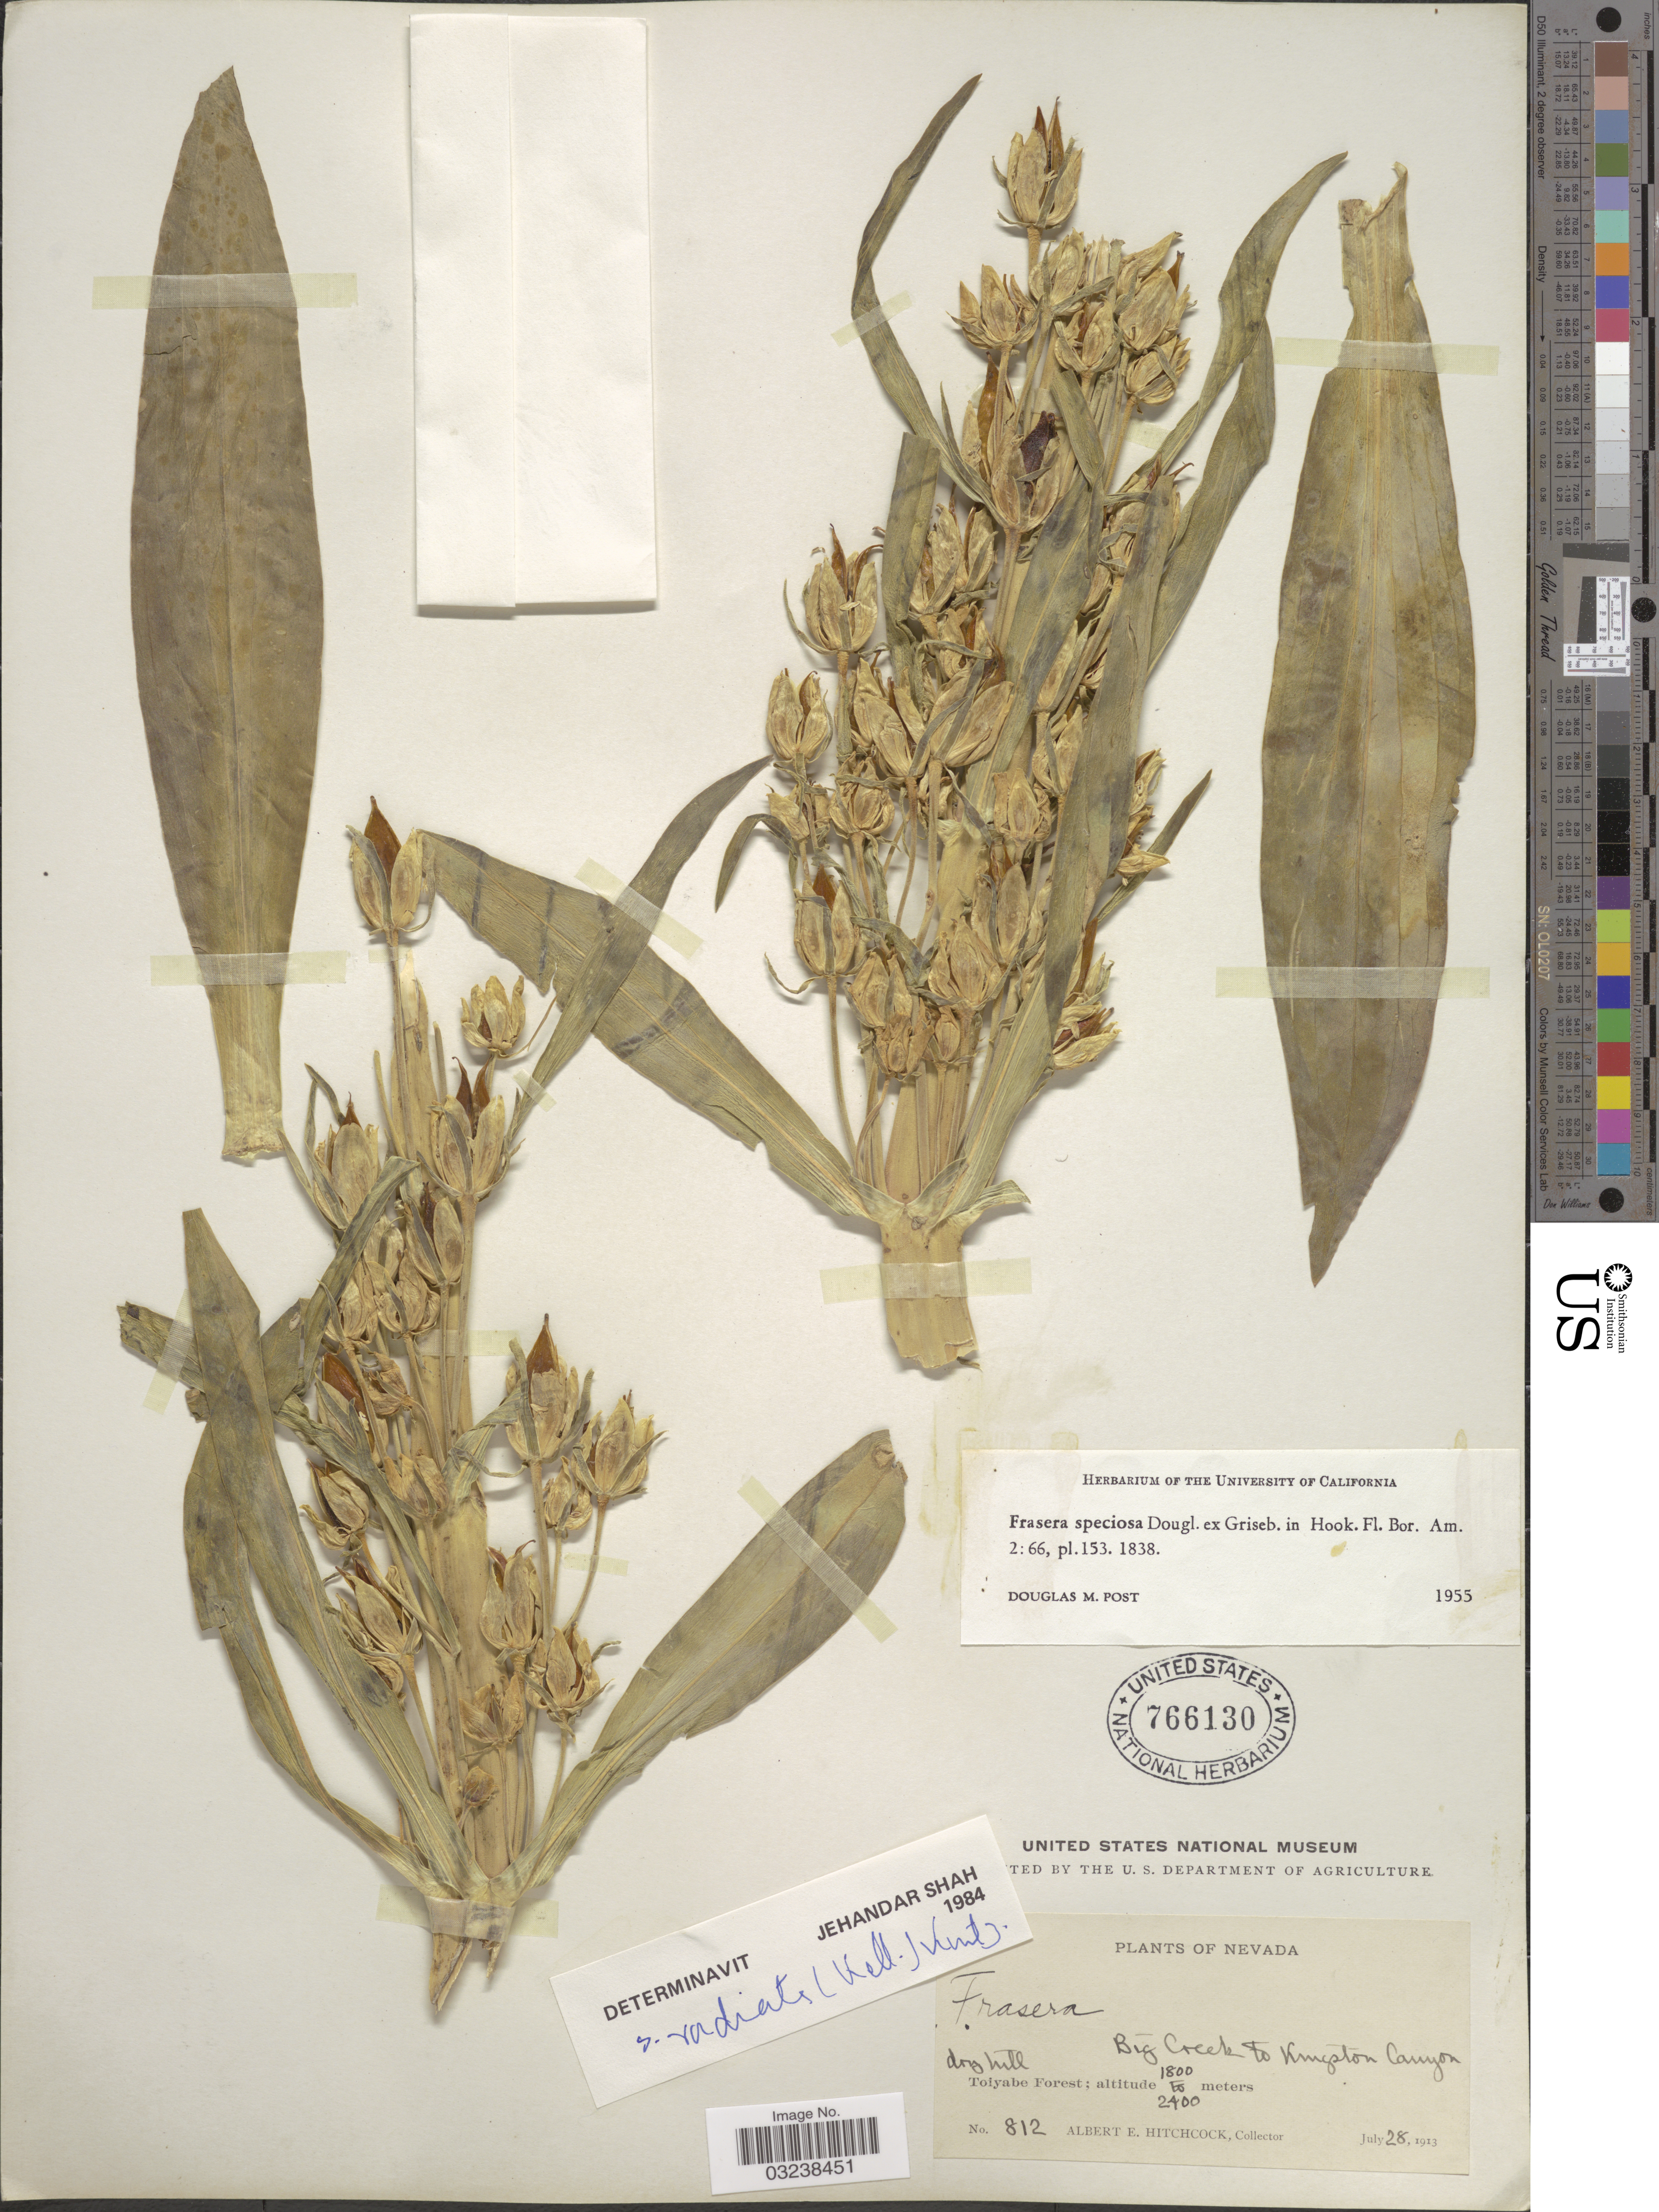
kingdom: Plantae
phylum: Tracheophyta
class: Magnoliopsida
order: Gentianales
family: Gentianaceae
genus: Swertia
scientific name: Swertia radiata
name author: (Kellogg) Kuntze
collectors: A. Hitchcock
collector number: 812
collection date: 1913-07-28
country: United States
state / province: Nevada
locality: Big Creek to Kingston Canyon. Toiyabe Forest.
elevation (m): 1800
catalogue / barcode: US 766130